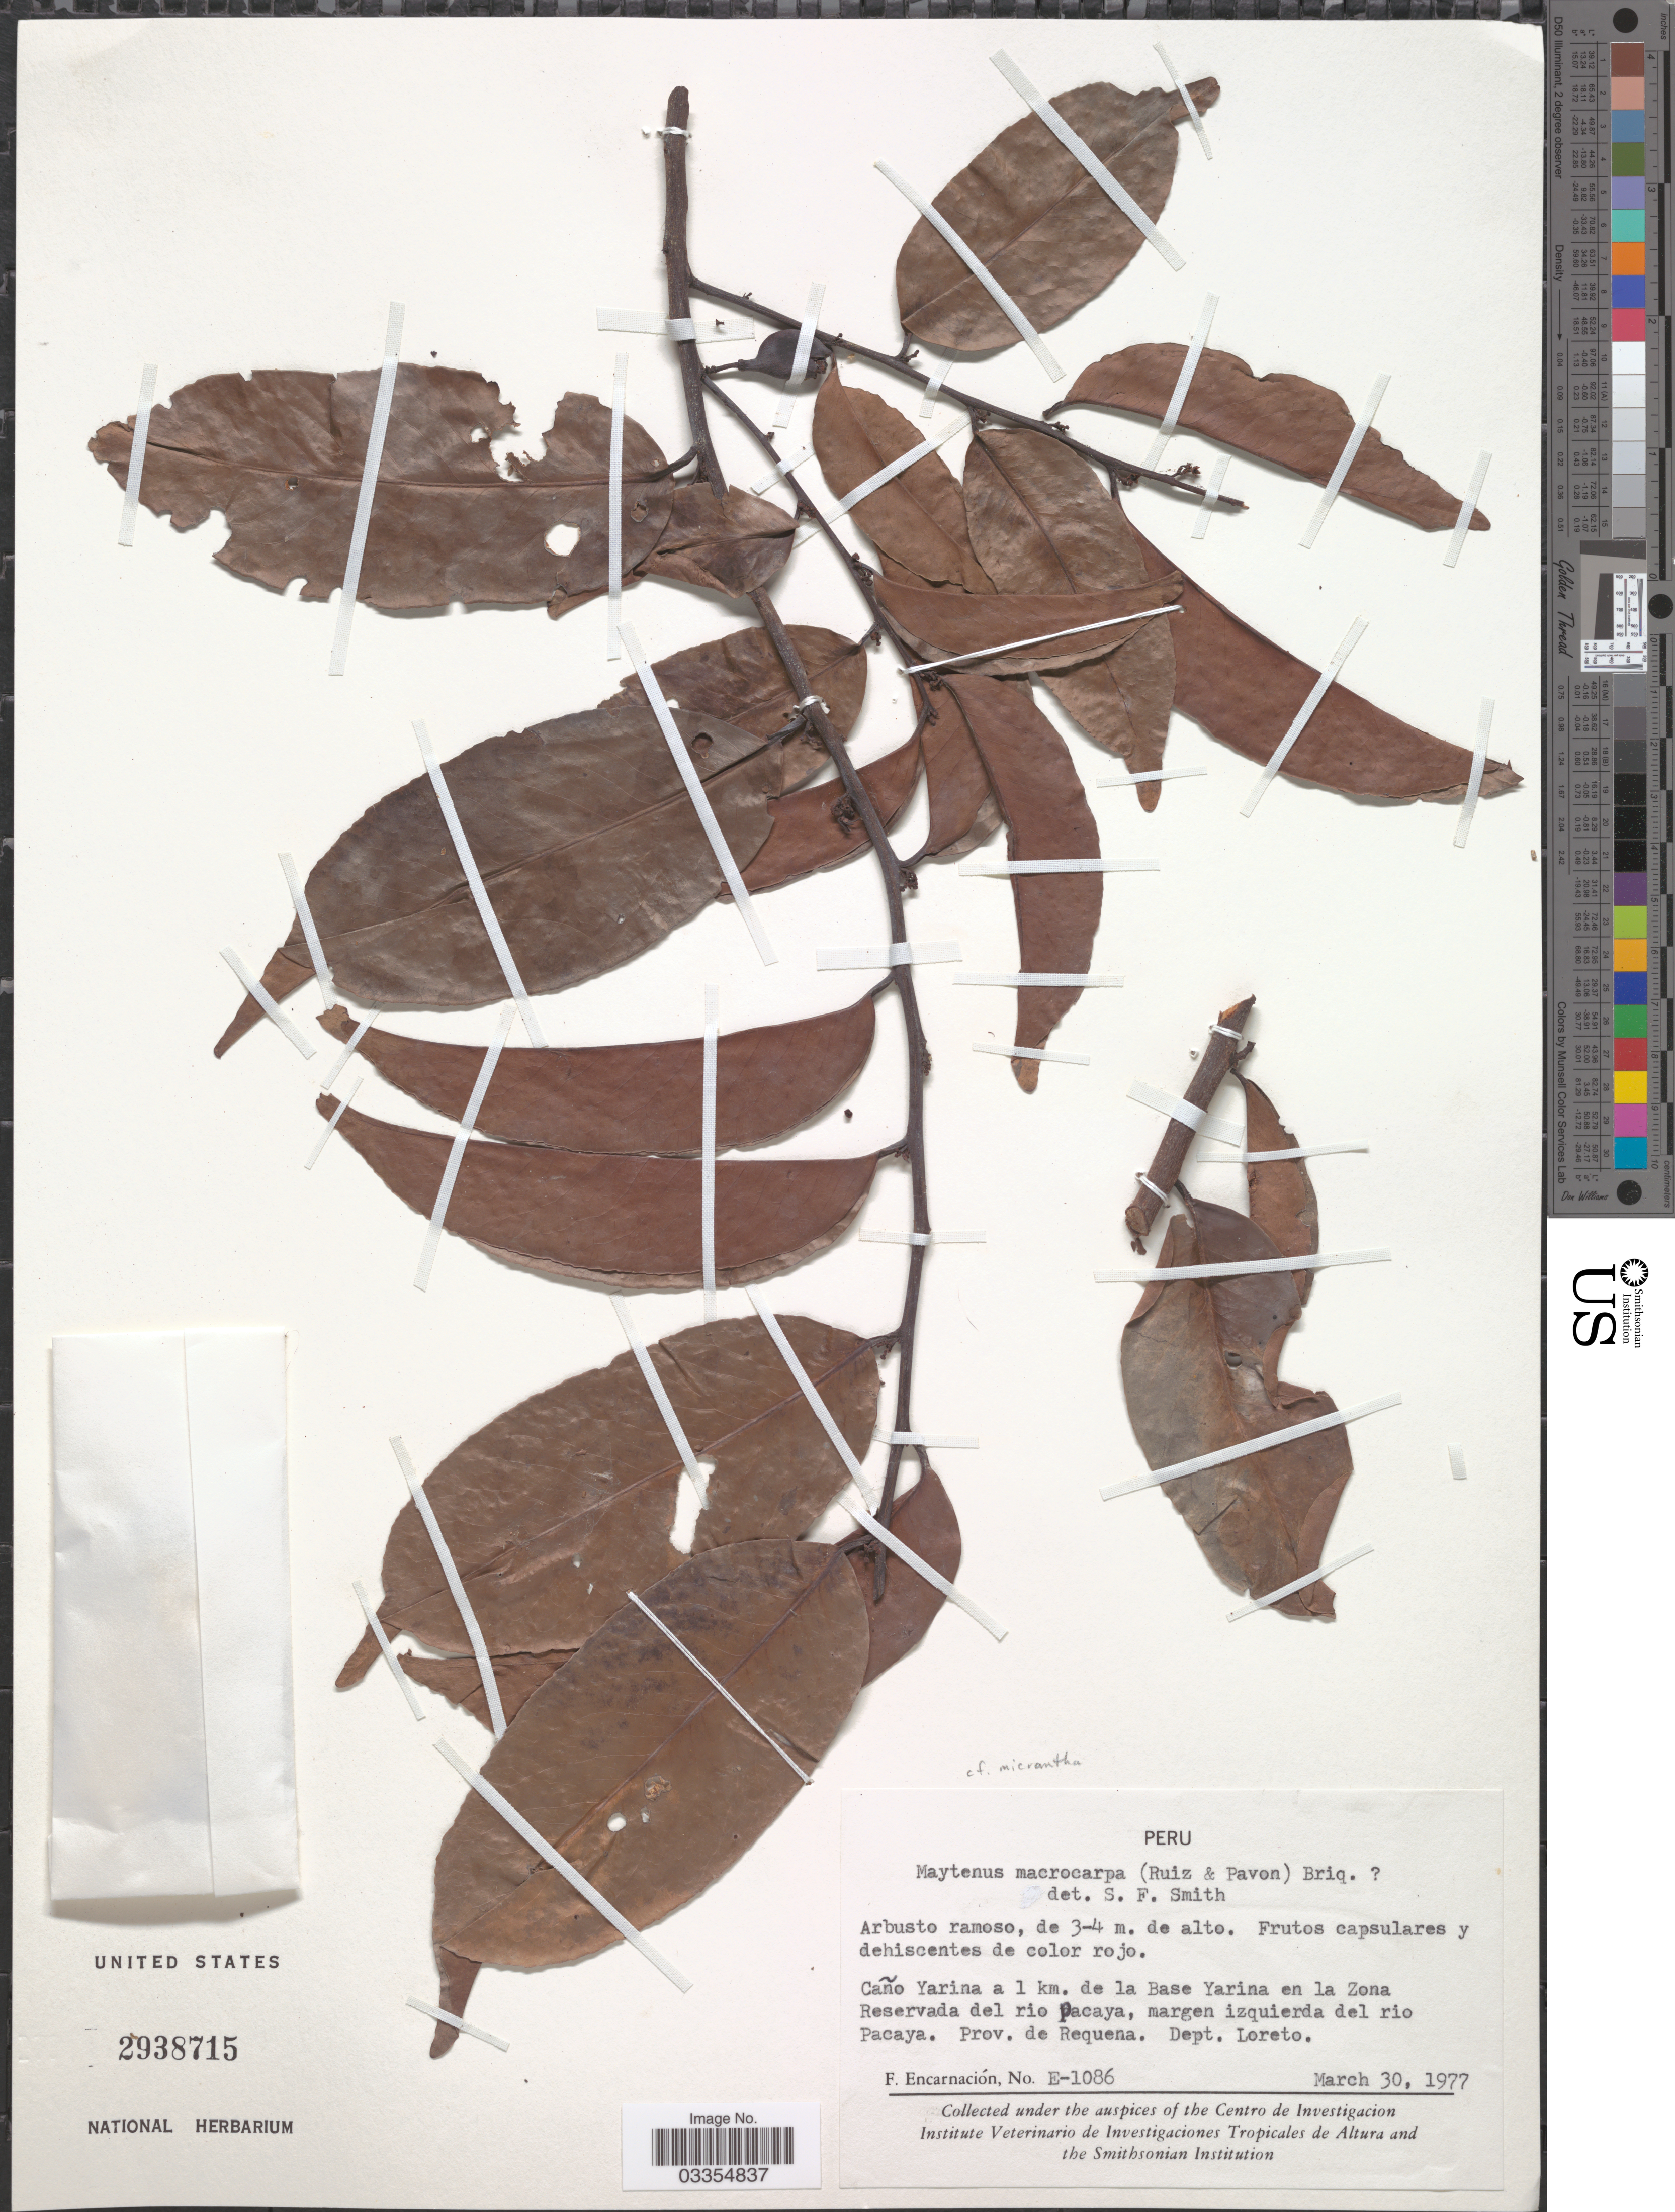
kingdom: Plantae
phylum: Tracheophyta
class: Magnoliopsida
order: Celastrales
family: Celastraceae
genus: Maytenus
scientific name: Maytenus macrocarpa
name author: (Ruiz & Pav.) Briq.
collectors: F. Encarnación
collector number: E-1086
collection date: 1977-03-30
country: Peru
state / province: Loreto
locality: Caño Yarina a 1 km. de la Base Yarina en la Zona Reservada del rio Pacaya, margen izquierda del rio Pacaya. Prov. de Requena, Dept. Loreto.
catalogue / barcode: US 2938715